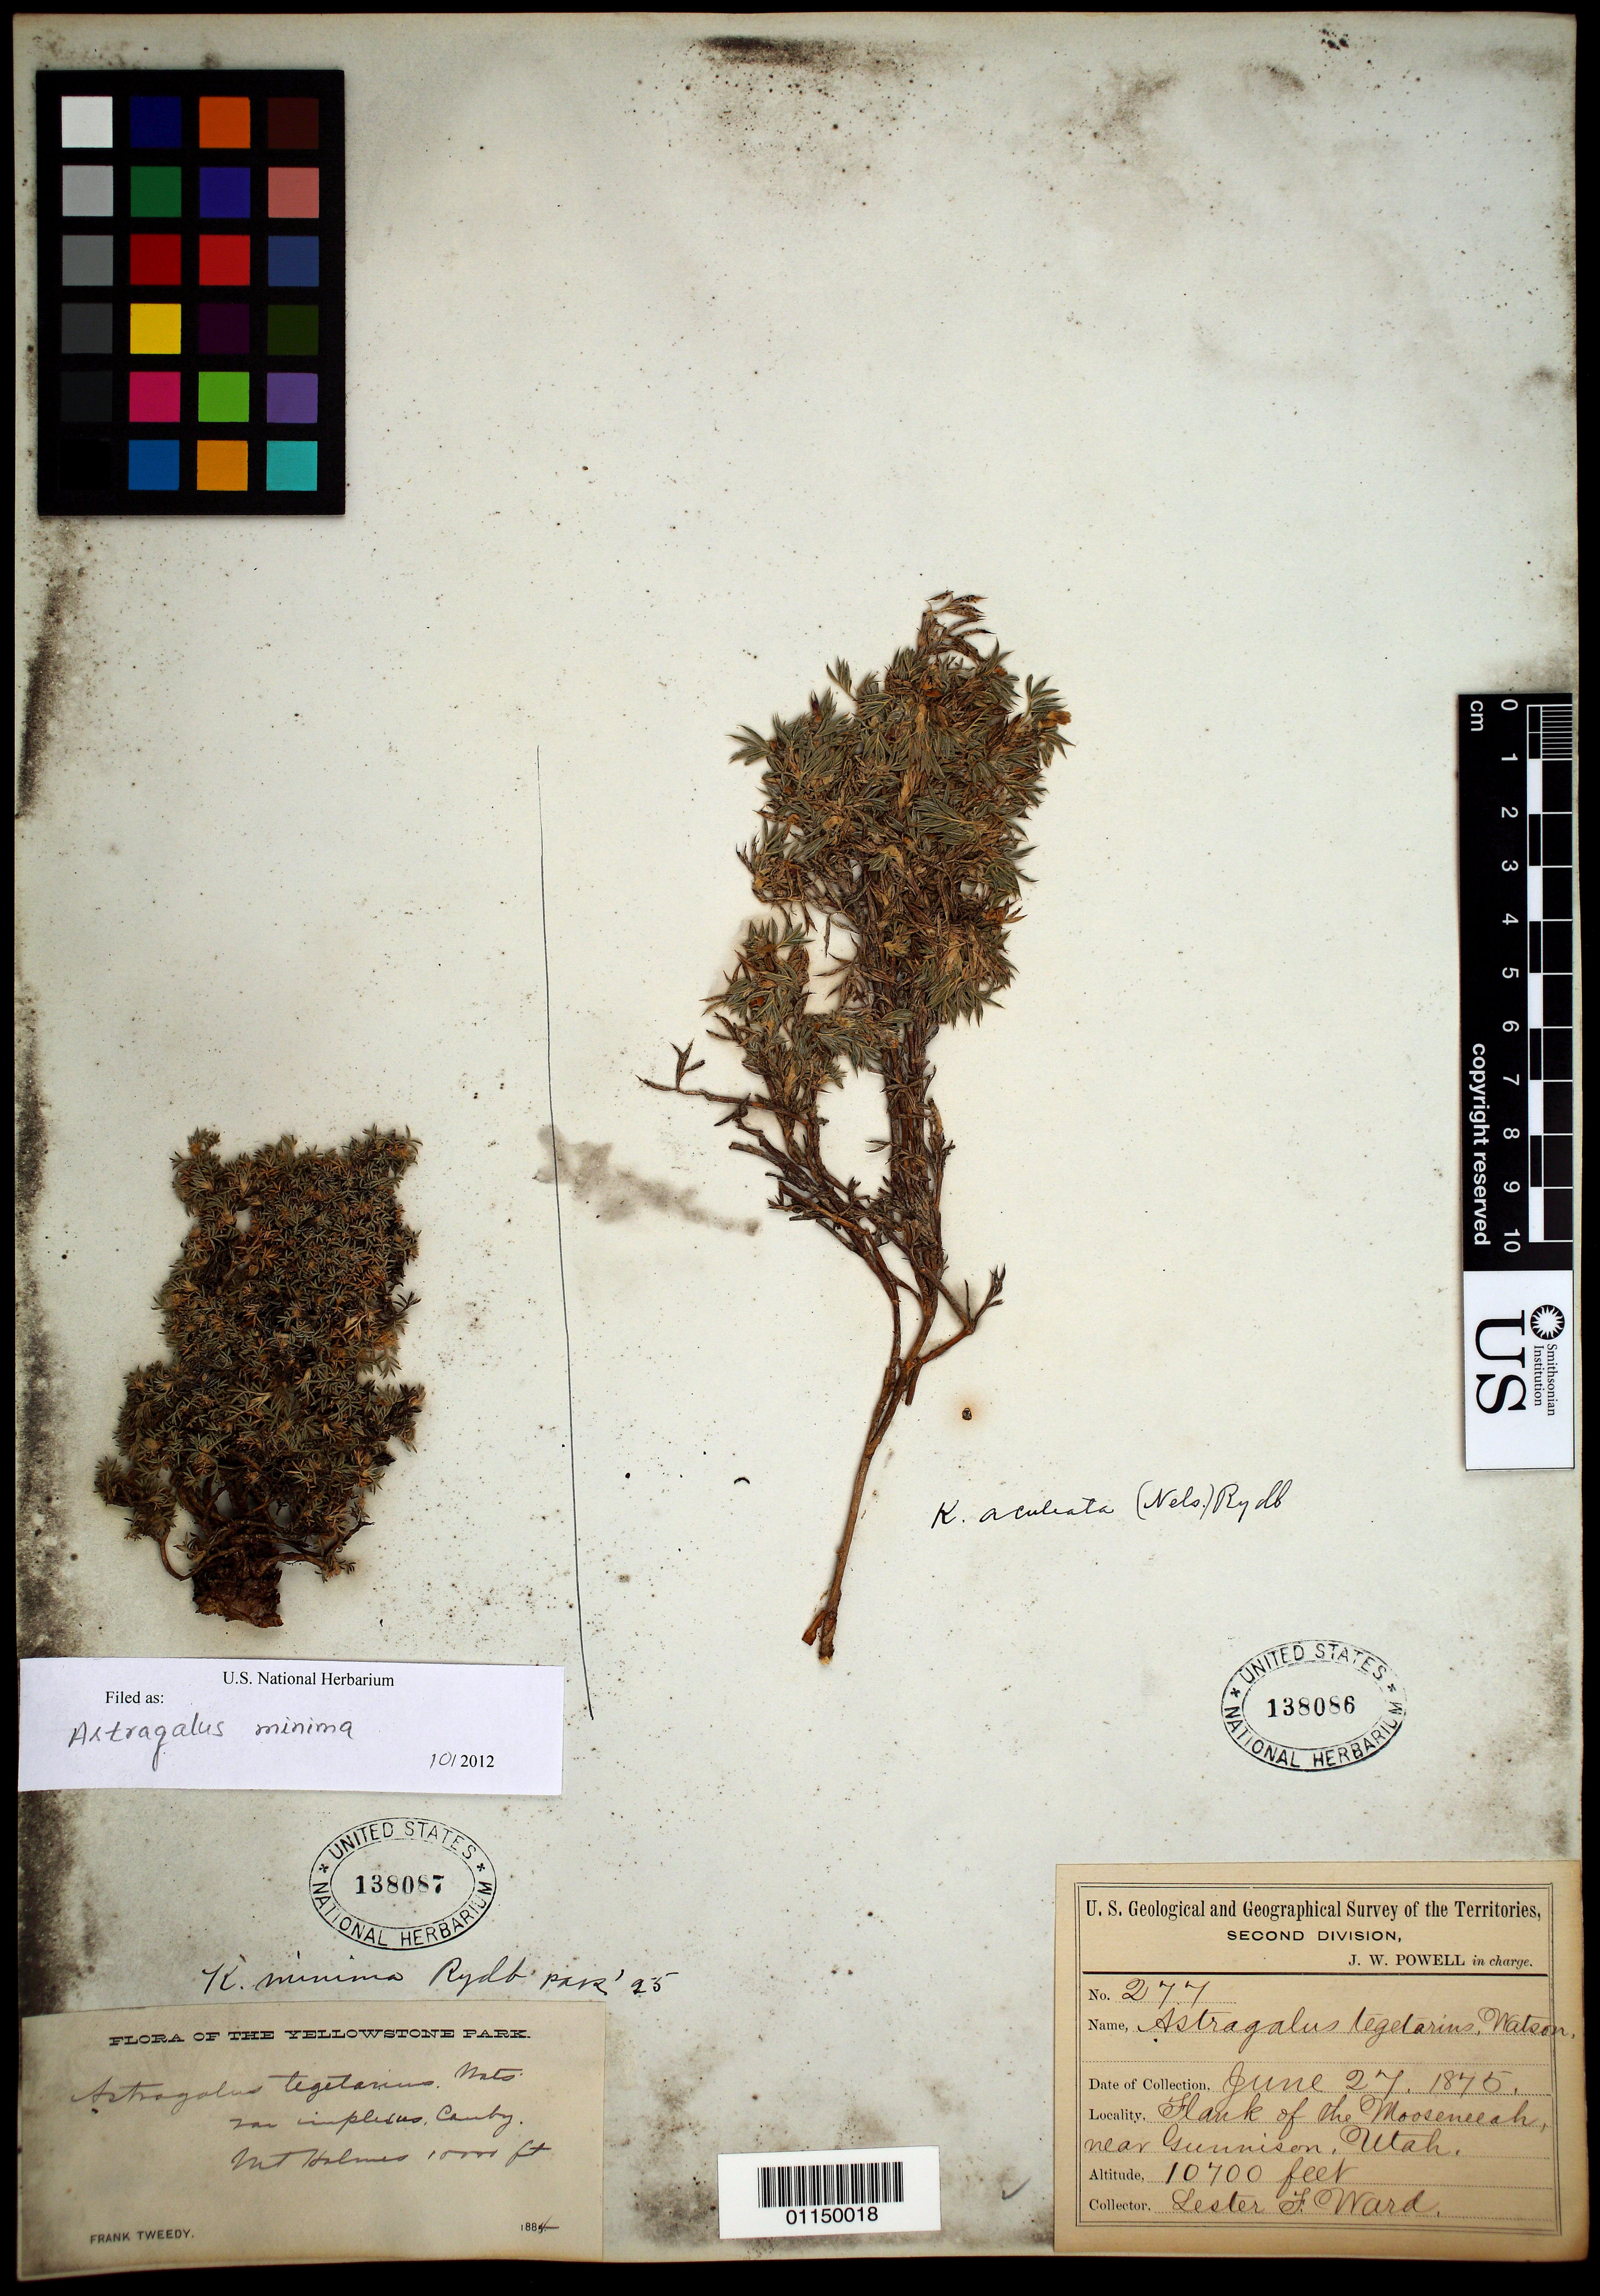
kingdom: Plantae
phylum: Tracheophyta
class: Magnoliopsida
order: Fabales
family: Fabaceae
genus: Astragalus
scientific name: Astragalus minimus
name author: Vogel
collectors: L. F. Ward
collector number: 277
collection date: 1875-06-27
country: United States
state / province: Utah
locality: Flank of the Moosonee, near Gunnison.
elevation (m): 3261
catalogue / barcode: US 138086